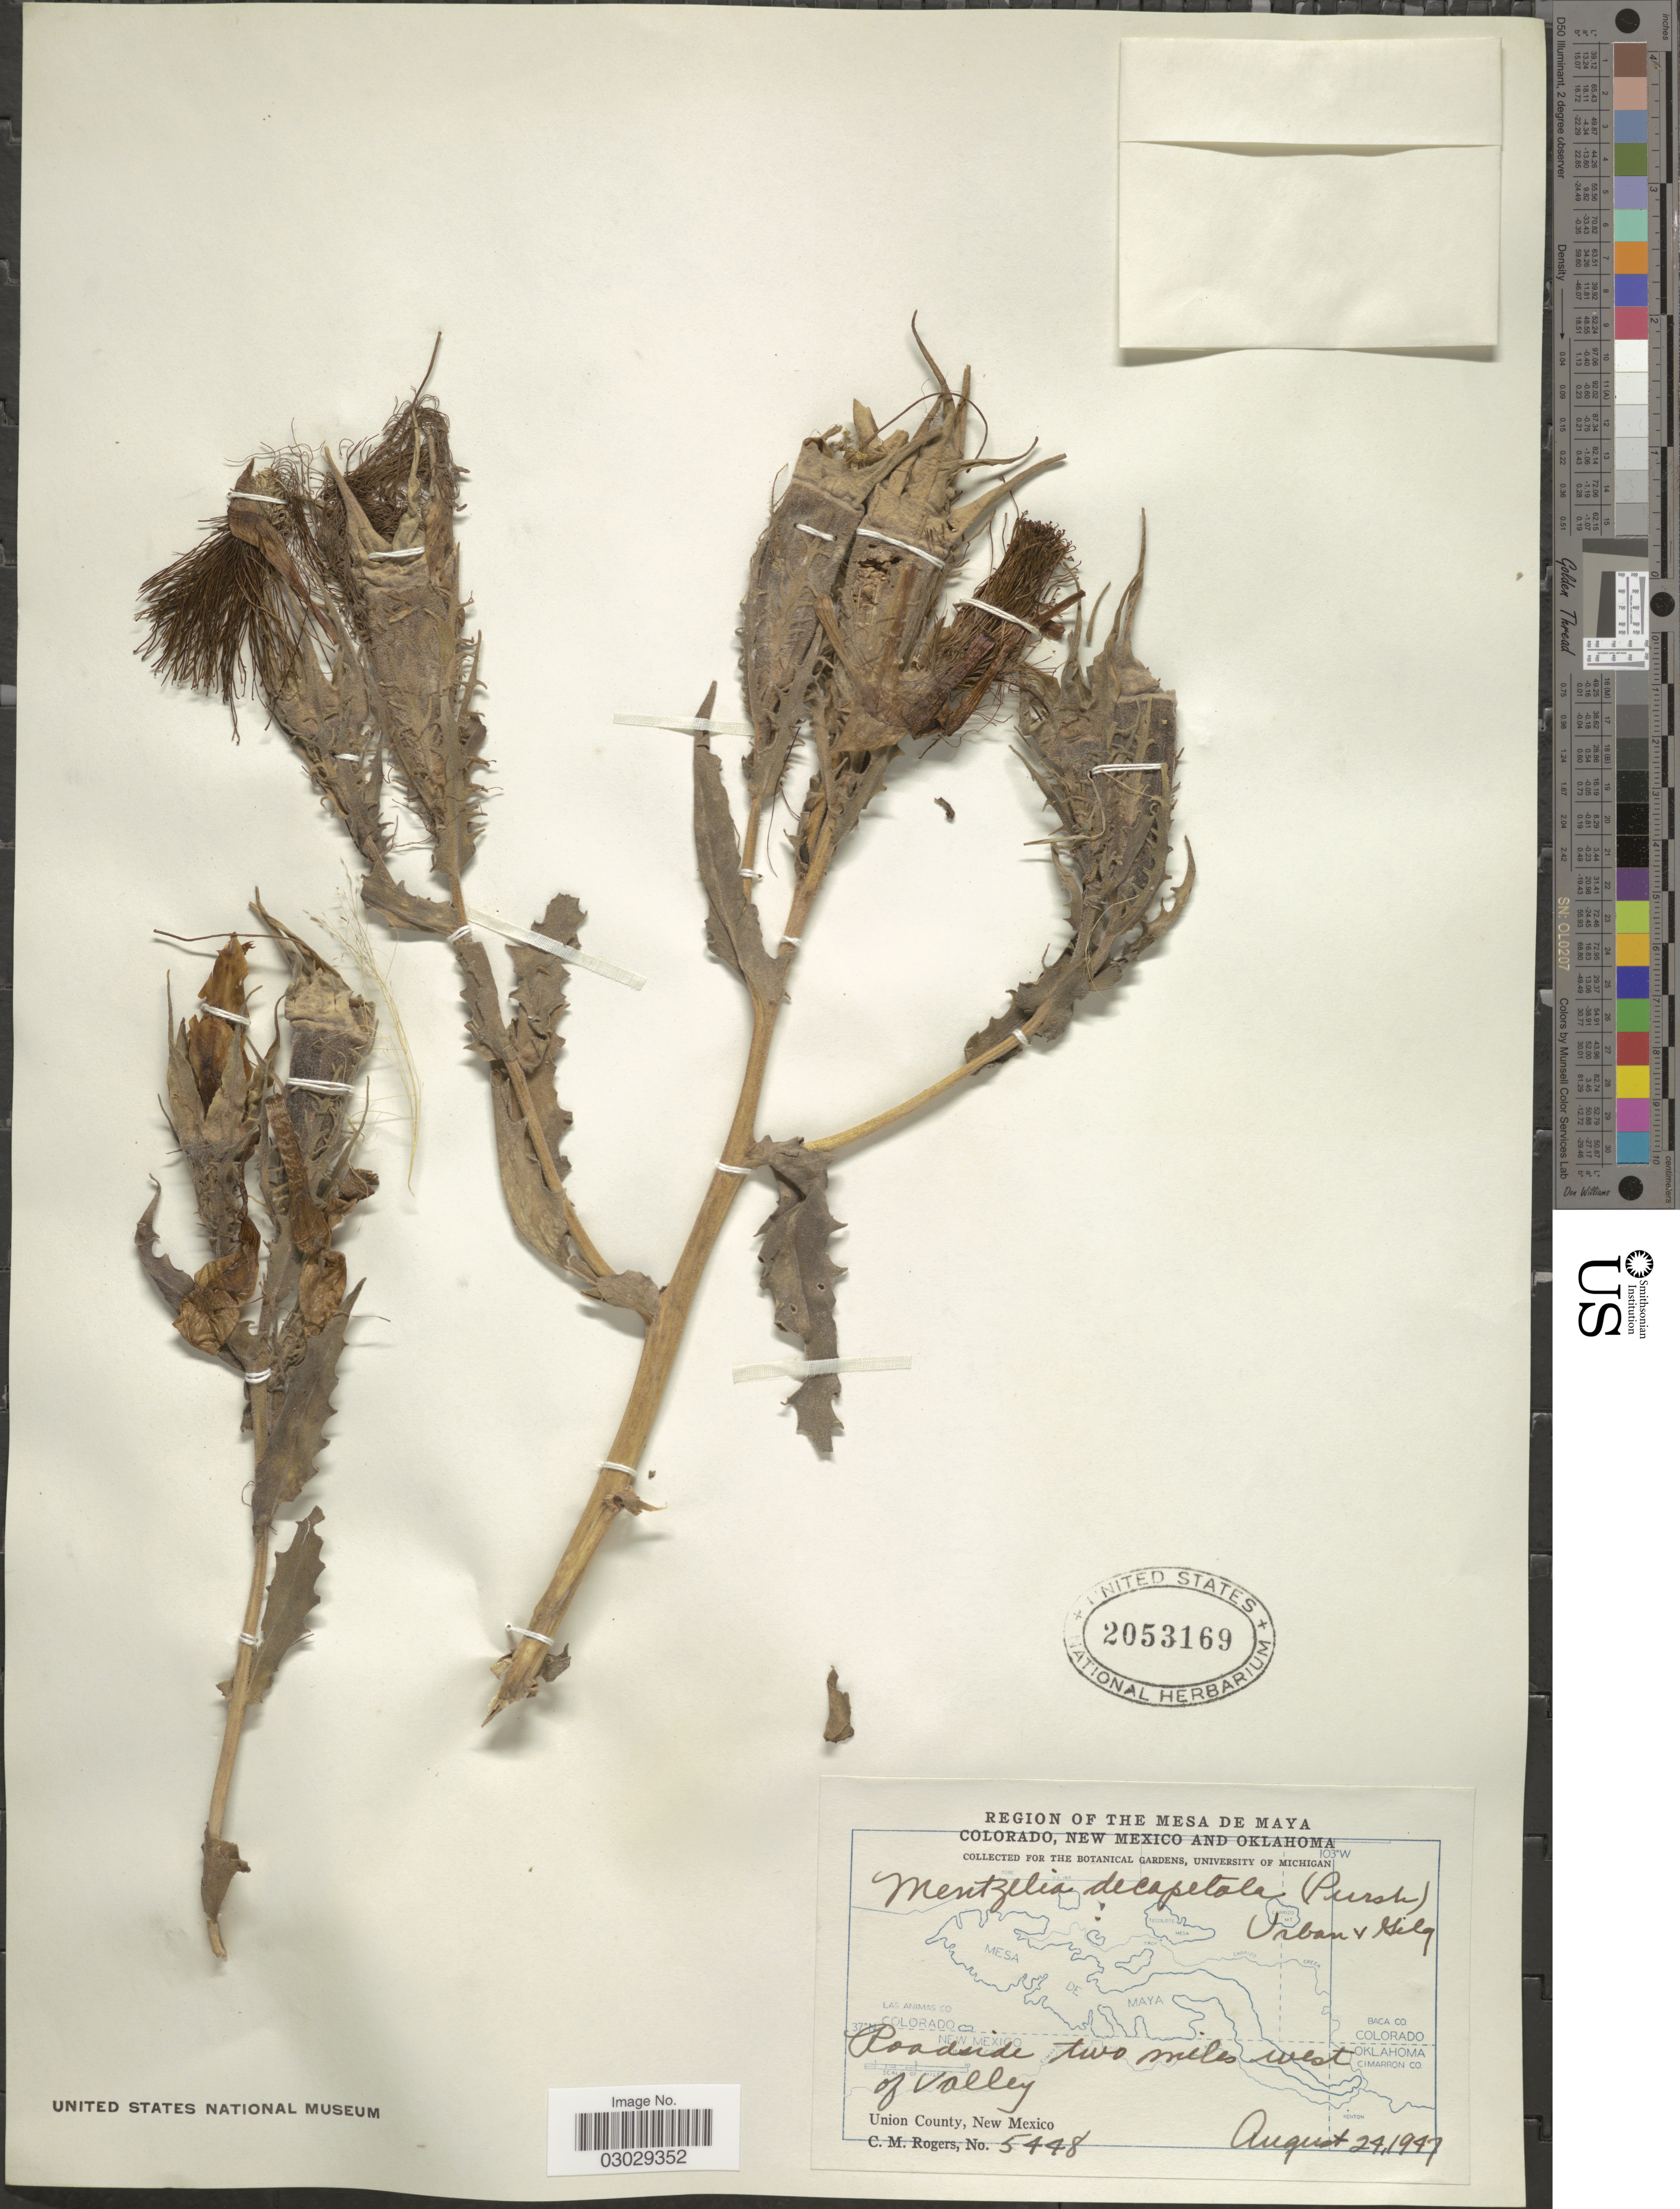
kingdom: Plantae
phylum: Tracheophyta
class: Magnoliopsida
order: Cornales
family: Loasaceae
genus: Mentzelia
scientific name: Mentzelia decapetala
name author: (Sims) Urb.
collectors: C. M. Rogers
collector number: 5448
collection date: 1947-08-24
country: United States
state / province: New Mexico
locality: Roadside two miles west of Valley. Union County.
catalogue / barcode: US 2053169